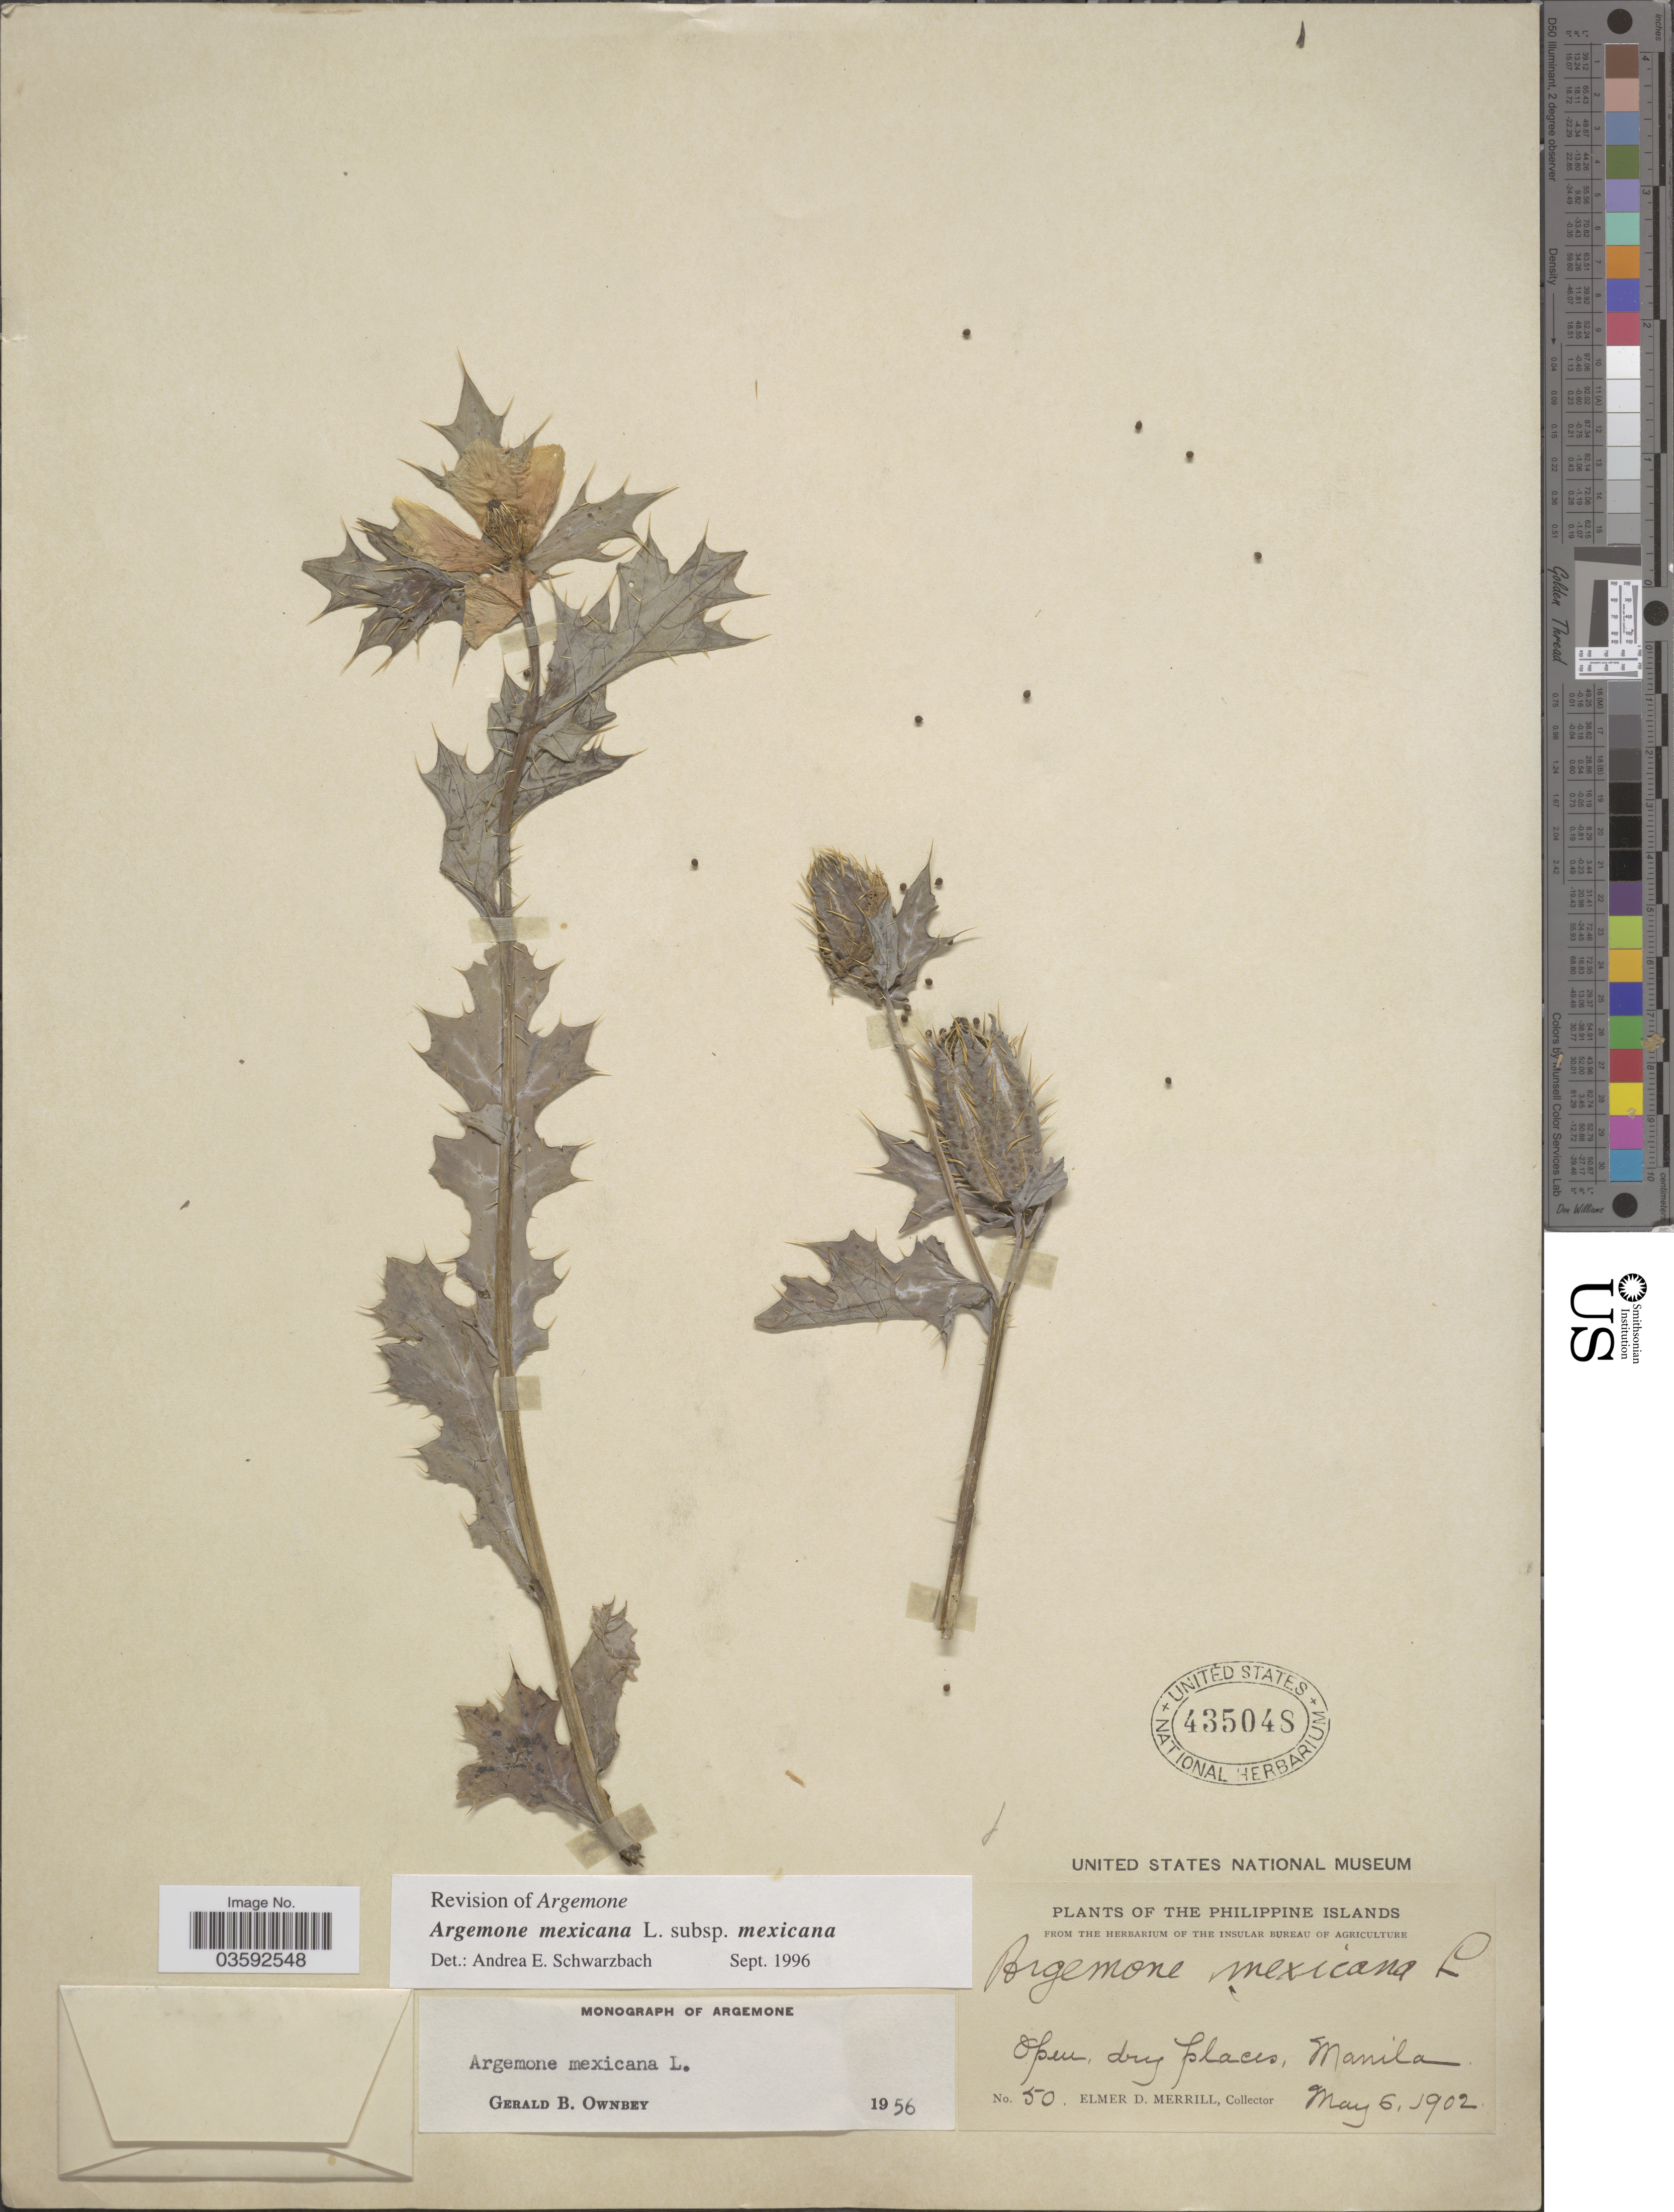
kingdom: Plantae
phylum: Tracheophyta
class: Magnoliopsida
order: Ranunculales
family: Papaveraceae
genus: Argemone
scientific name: Argemone mexicana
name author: L.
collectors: E. D. Merrill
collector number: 50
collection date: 1902-05-06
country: Philippines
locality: Manila.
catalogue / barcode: US 435048